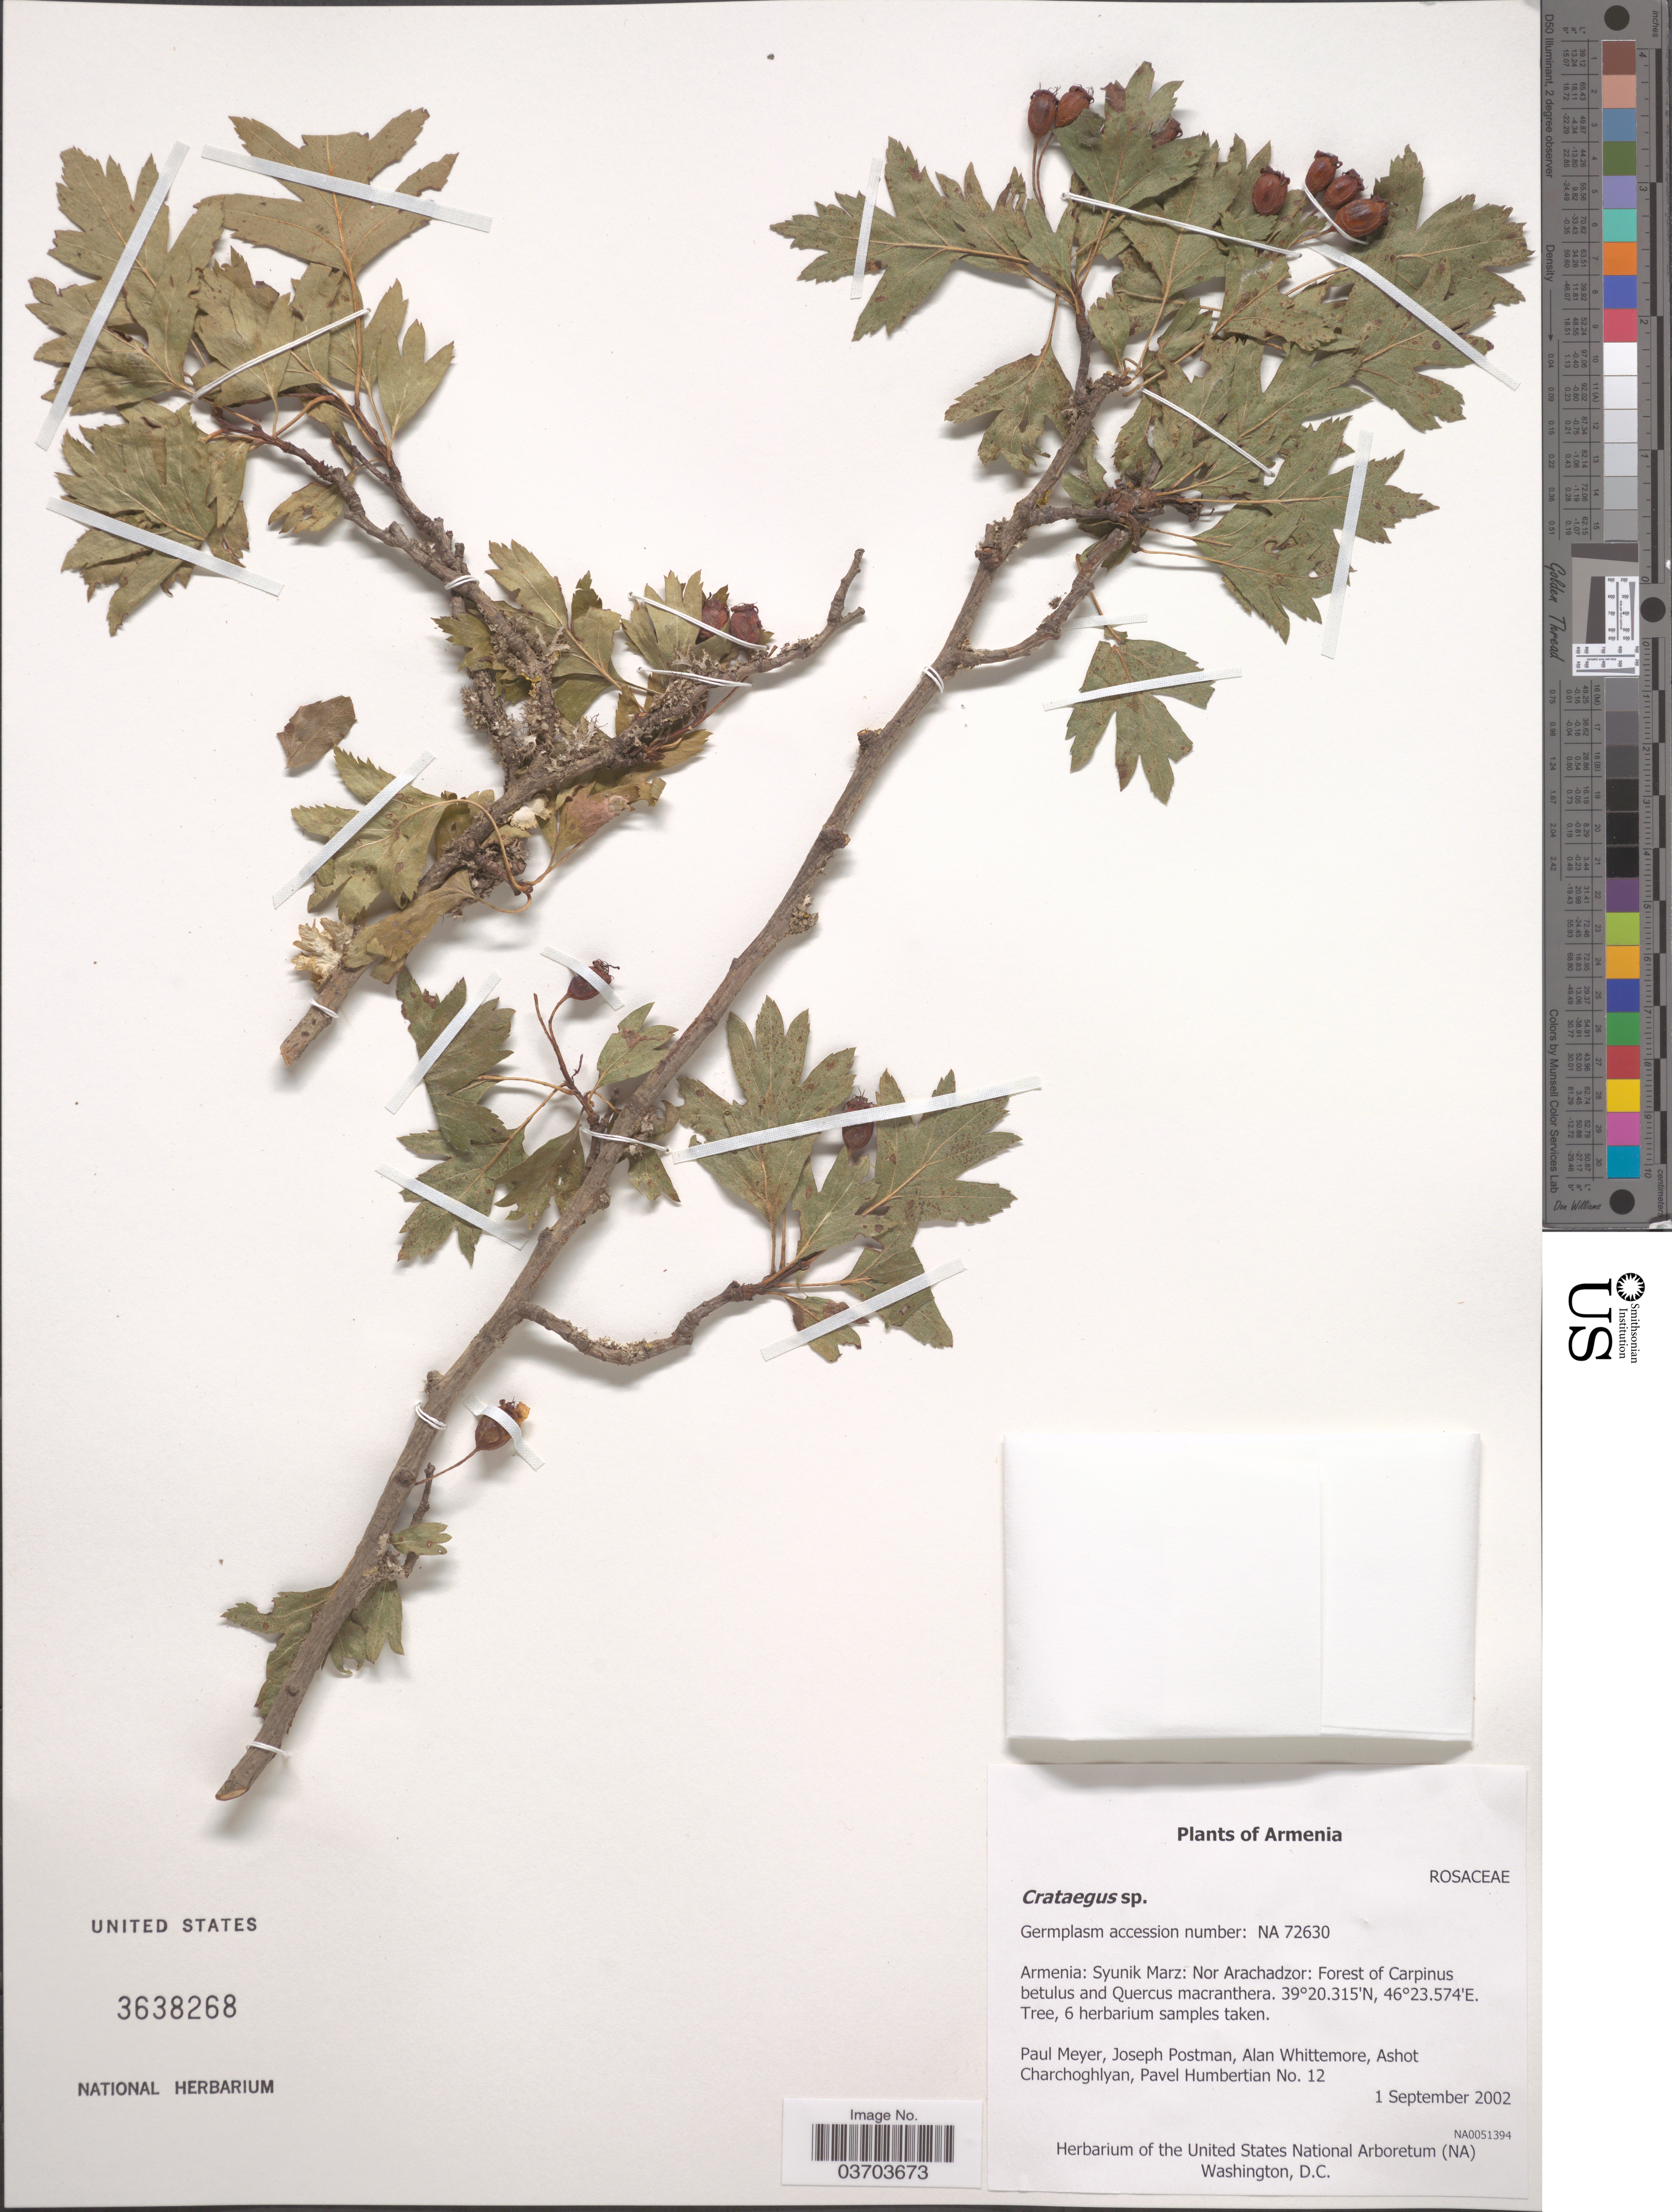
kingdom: Plantae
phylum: Tracheophyta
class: Magnoliopsida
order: Rosales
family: Rosaceae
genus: Crataegus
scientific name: Crataegus sp.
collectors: P. Meyer, J. Postman, A. T. Whittemore, A. Charchoghlyan & P. Humbertian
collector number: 12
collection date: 2002-09-01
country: Armenia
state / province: Syunik'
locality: Syunik Marz: Nor Arachadzor: Forest of Carpinus betulus and Quercus macranthera.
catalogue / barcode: US 3638268